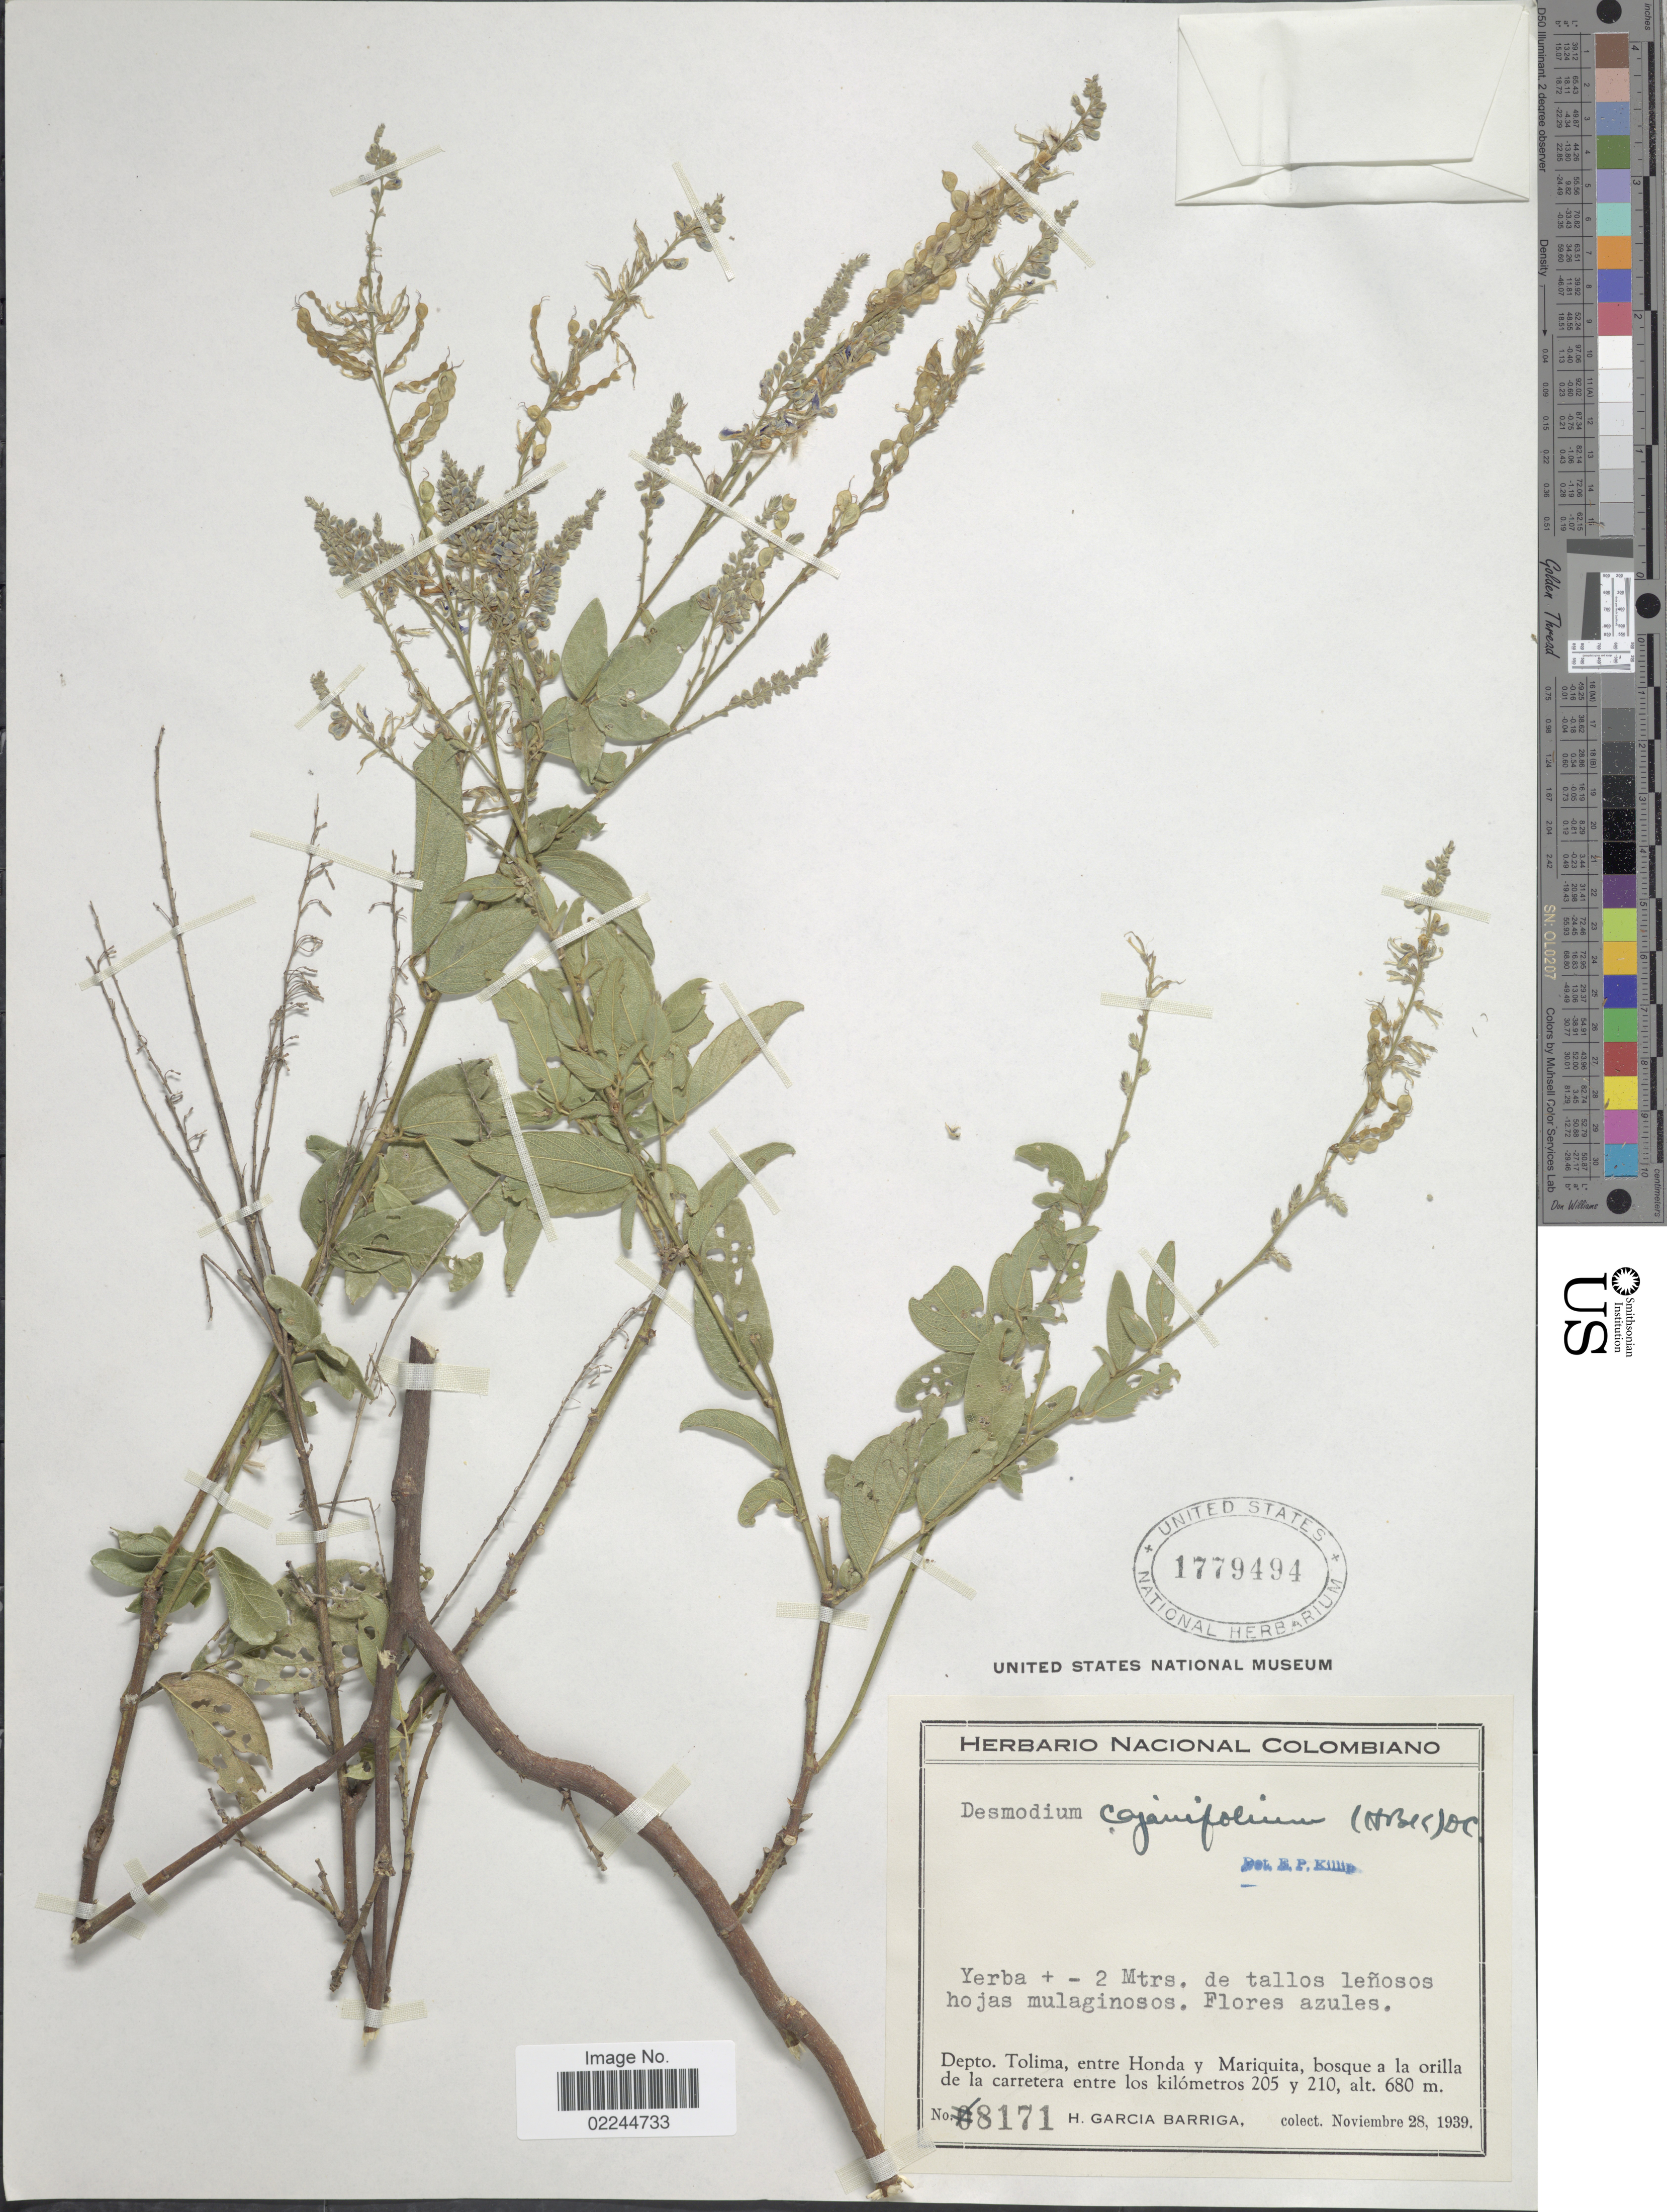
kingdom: Plantae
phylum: Tracheophyta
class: Magnoliopsida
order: Fabales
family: Fabaceae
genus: Desmodium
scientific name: Desmodium cajanifolium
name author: (Kunth) DC.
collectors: H. García Barriga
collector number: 8171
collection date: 1939-11-28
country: Colombia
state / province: Tolima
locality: Entre Honda y Mariquita, bosque a la orilla de la carretera entre los kilometros 205 y 210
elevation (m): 680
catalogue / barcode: US 1779494